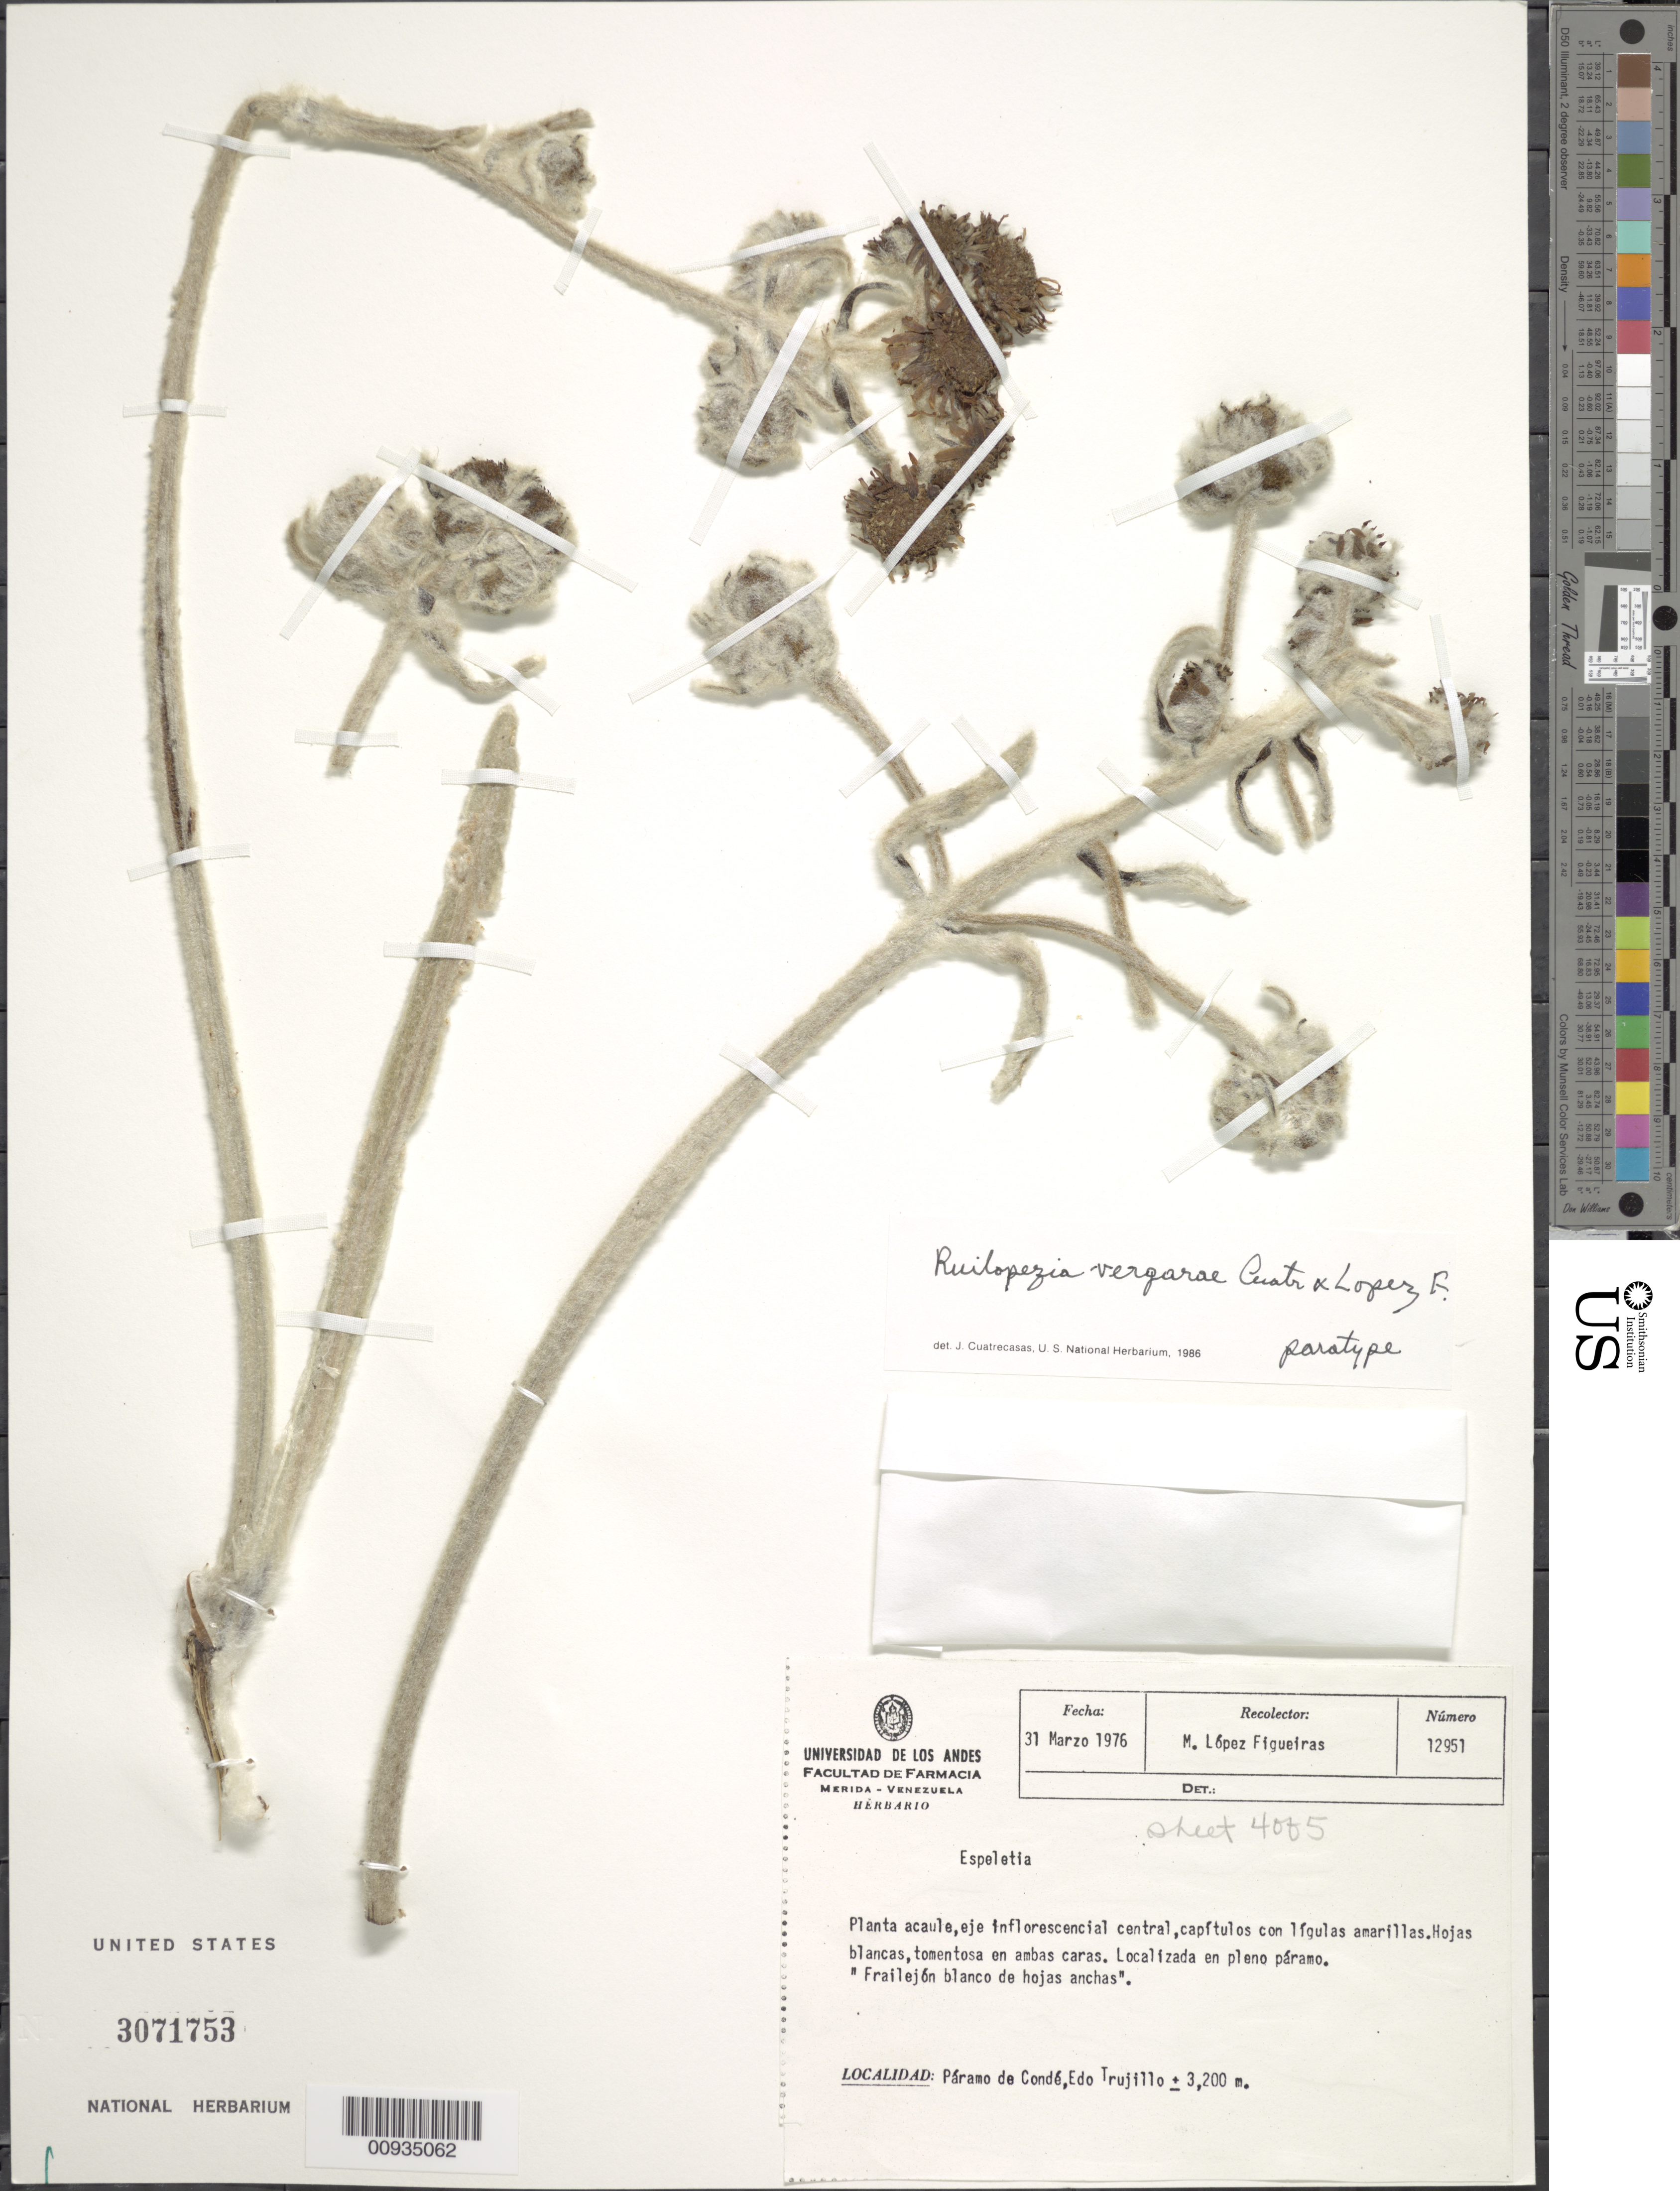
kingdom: Plantae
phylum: Tracheophyta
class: Magnoliopsida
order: Asterales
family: Asteraceae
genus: Ruilopezia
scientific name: Ruilopezia vergarae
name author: Cuatrec. & López Fig.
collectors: M. López Figueiras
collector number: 12951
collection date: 1976-03-31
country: Venezuela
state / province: Trujillo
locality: Paramo de Conde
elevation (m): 3200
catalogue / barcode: US 3071753